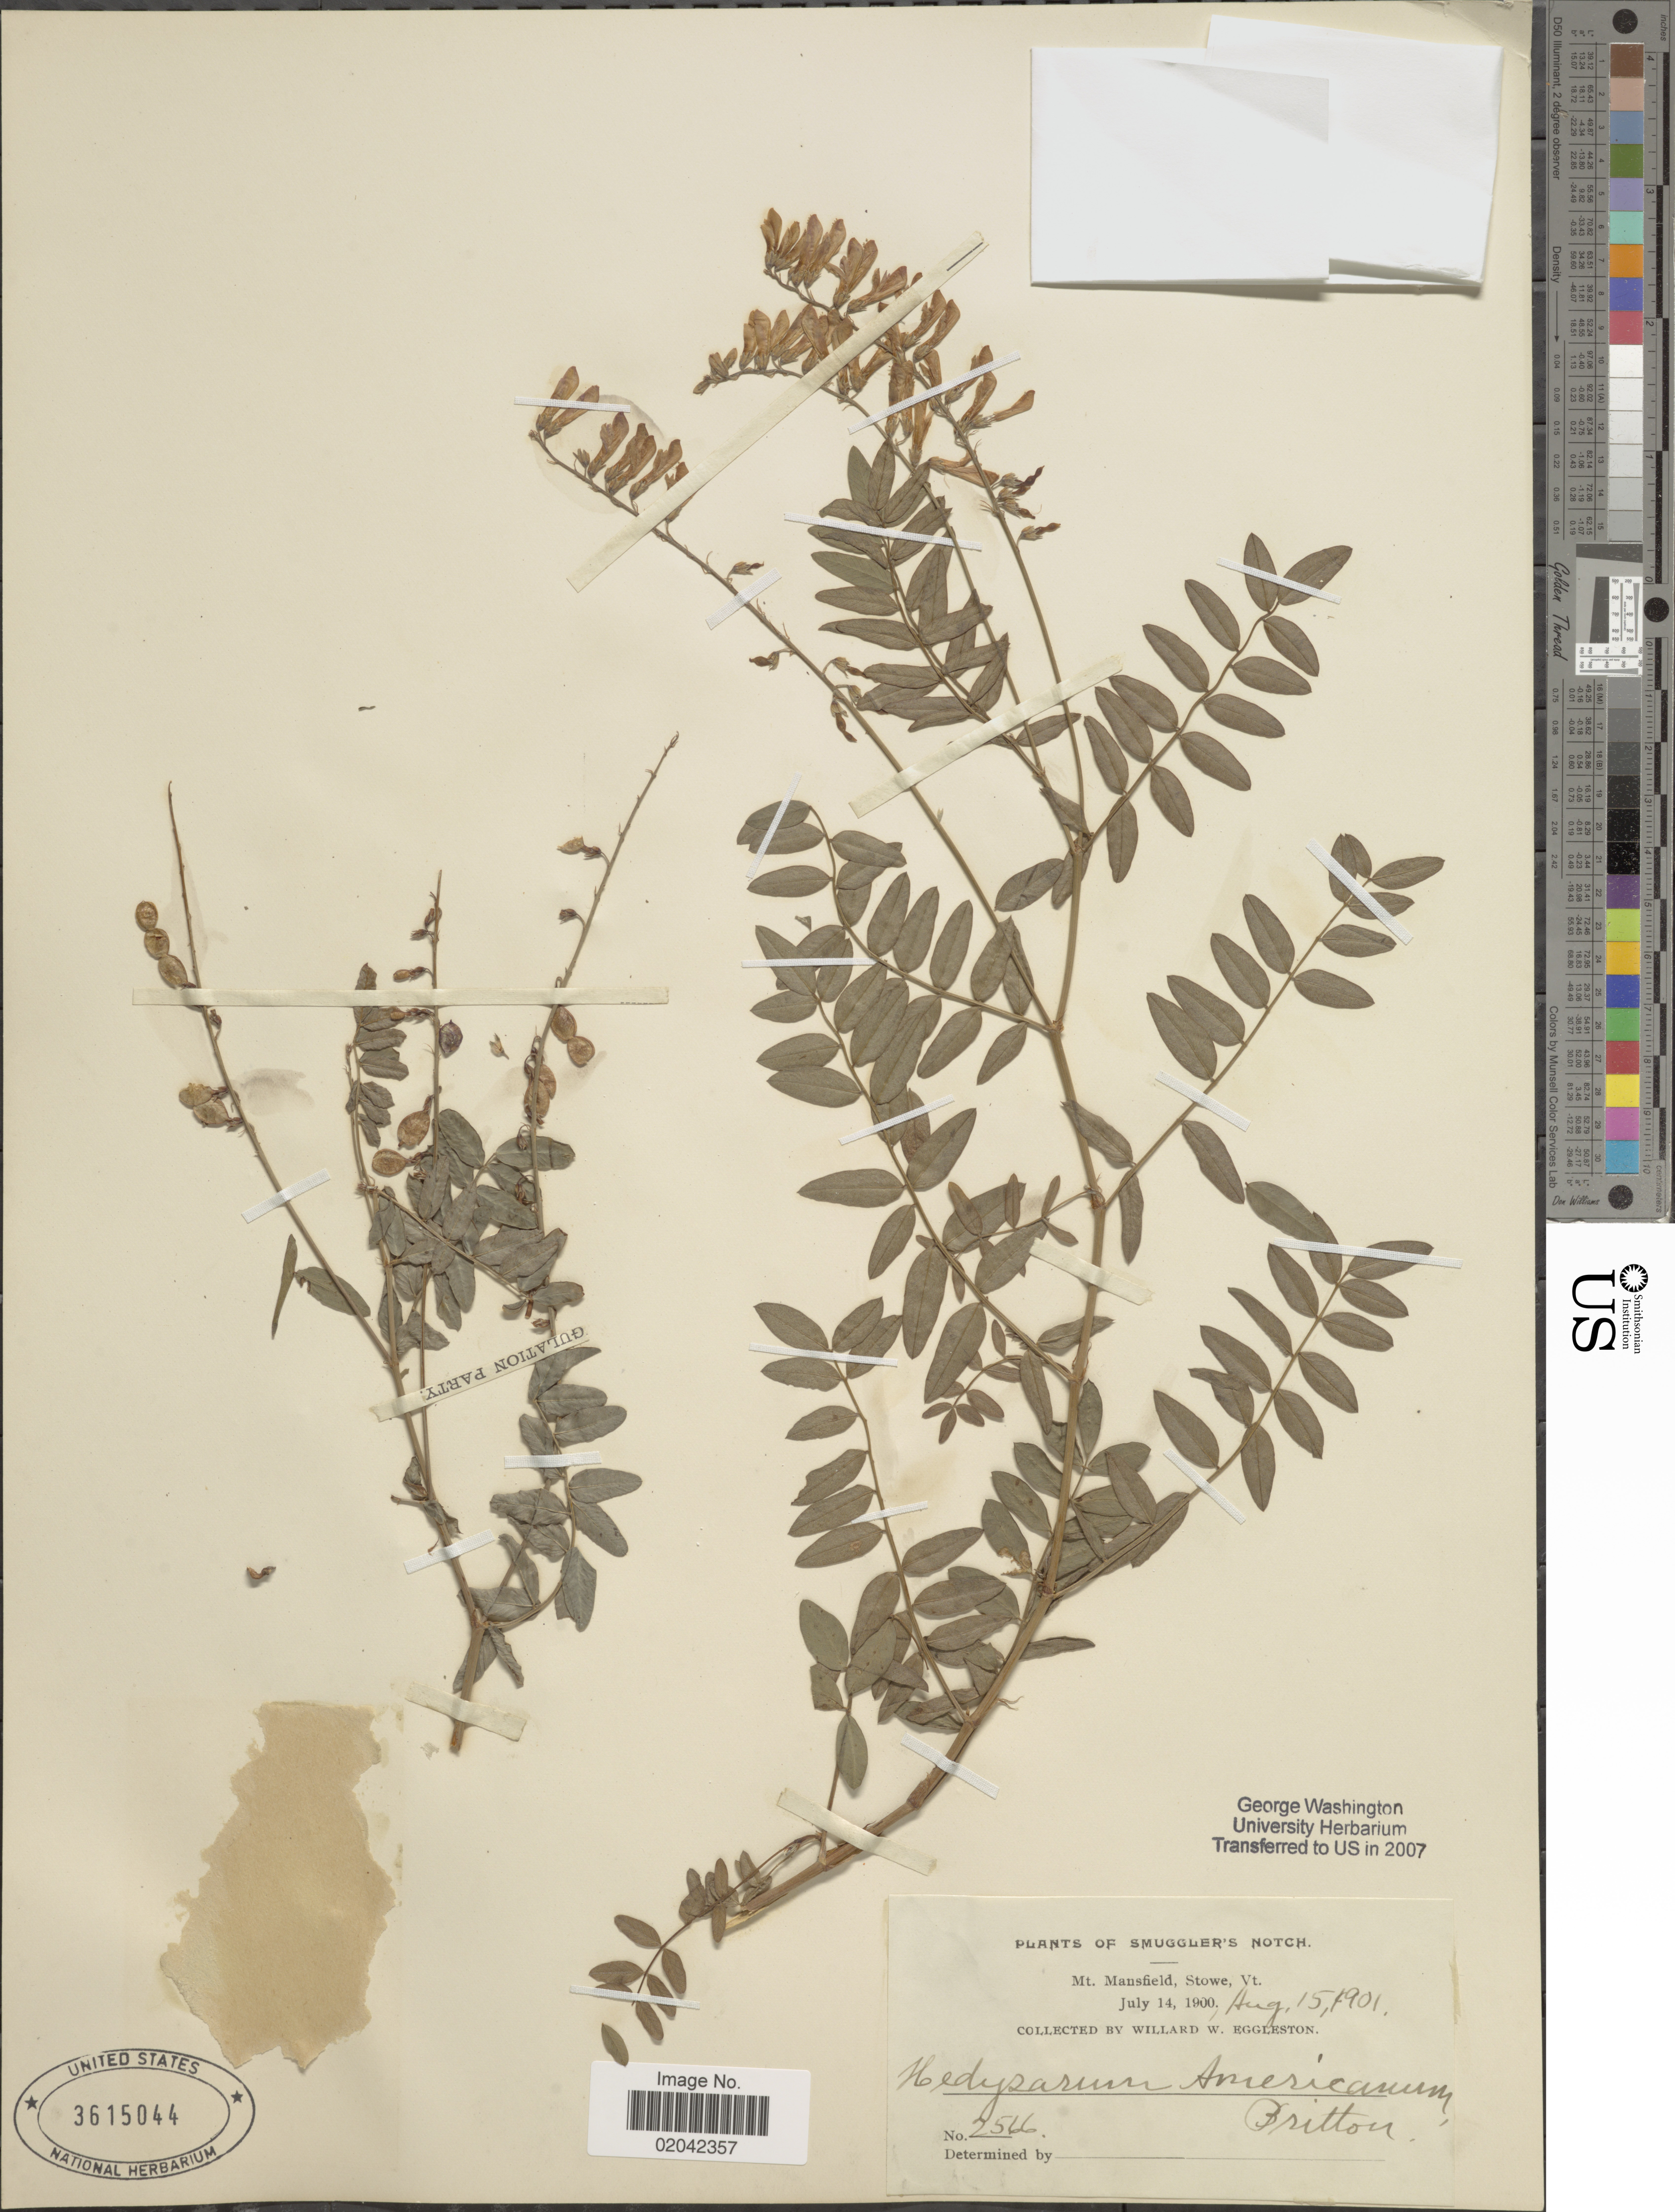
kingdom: Plantae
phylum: Tracheophyta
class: Magnoliopsida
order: Fabales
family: Fabaceae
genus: Hedysarum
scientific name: Hedysarum alpinum var. americanum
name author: Michx. ex Pursh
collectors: W. W. Eggleston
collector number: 2566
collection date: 1900-07-14/1901-08-15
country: United States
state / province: Vermont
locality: Smuggler's Notch, Mt. Mansfield, Stowe, Vt.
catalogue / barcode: US 3615044